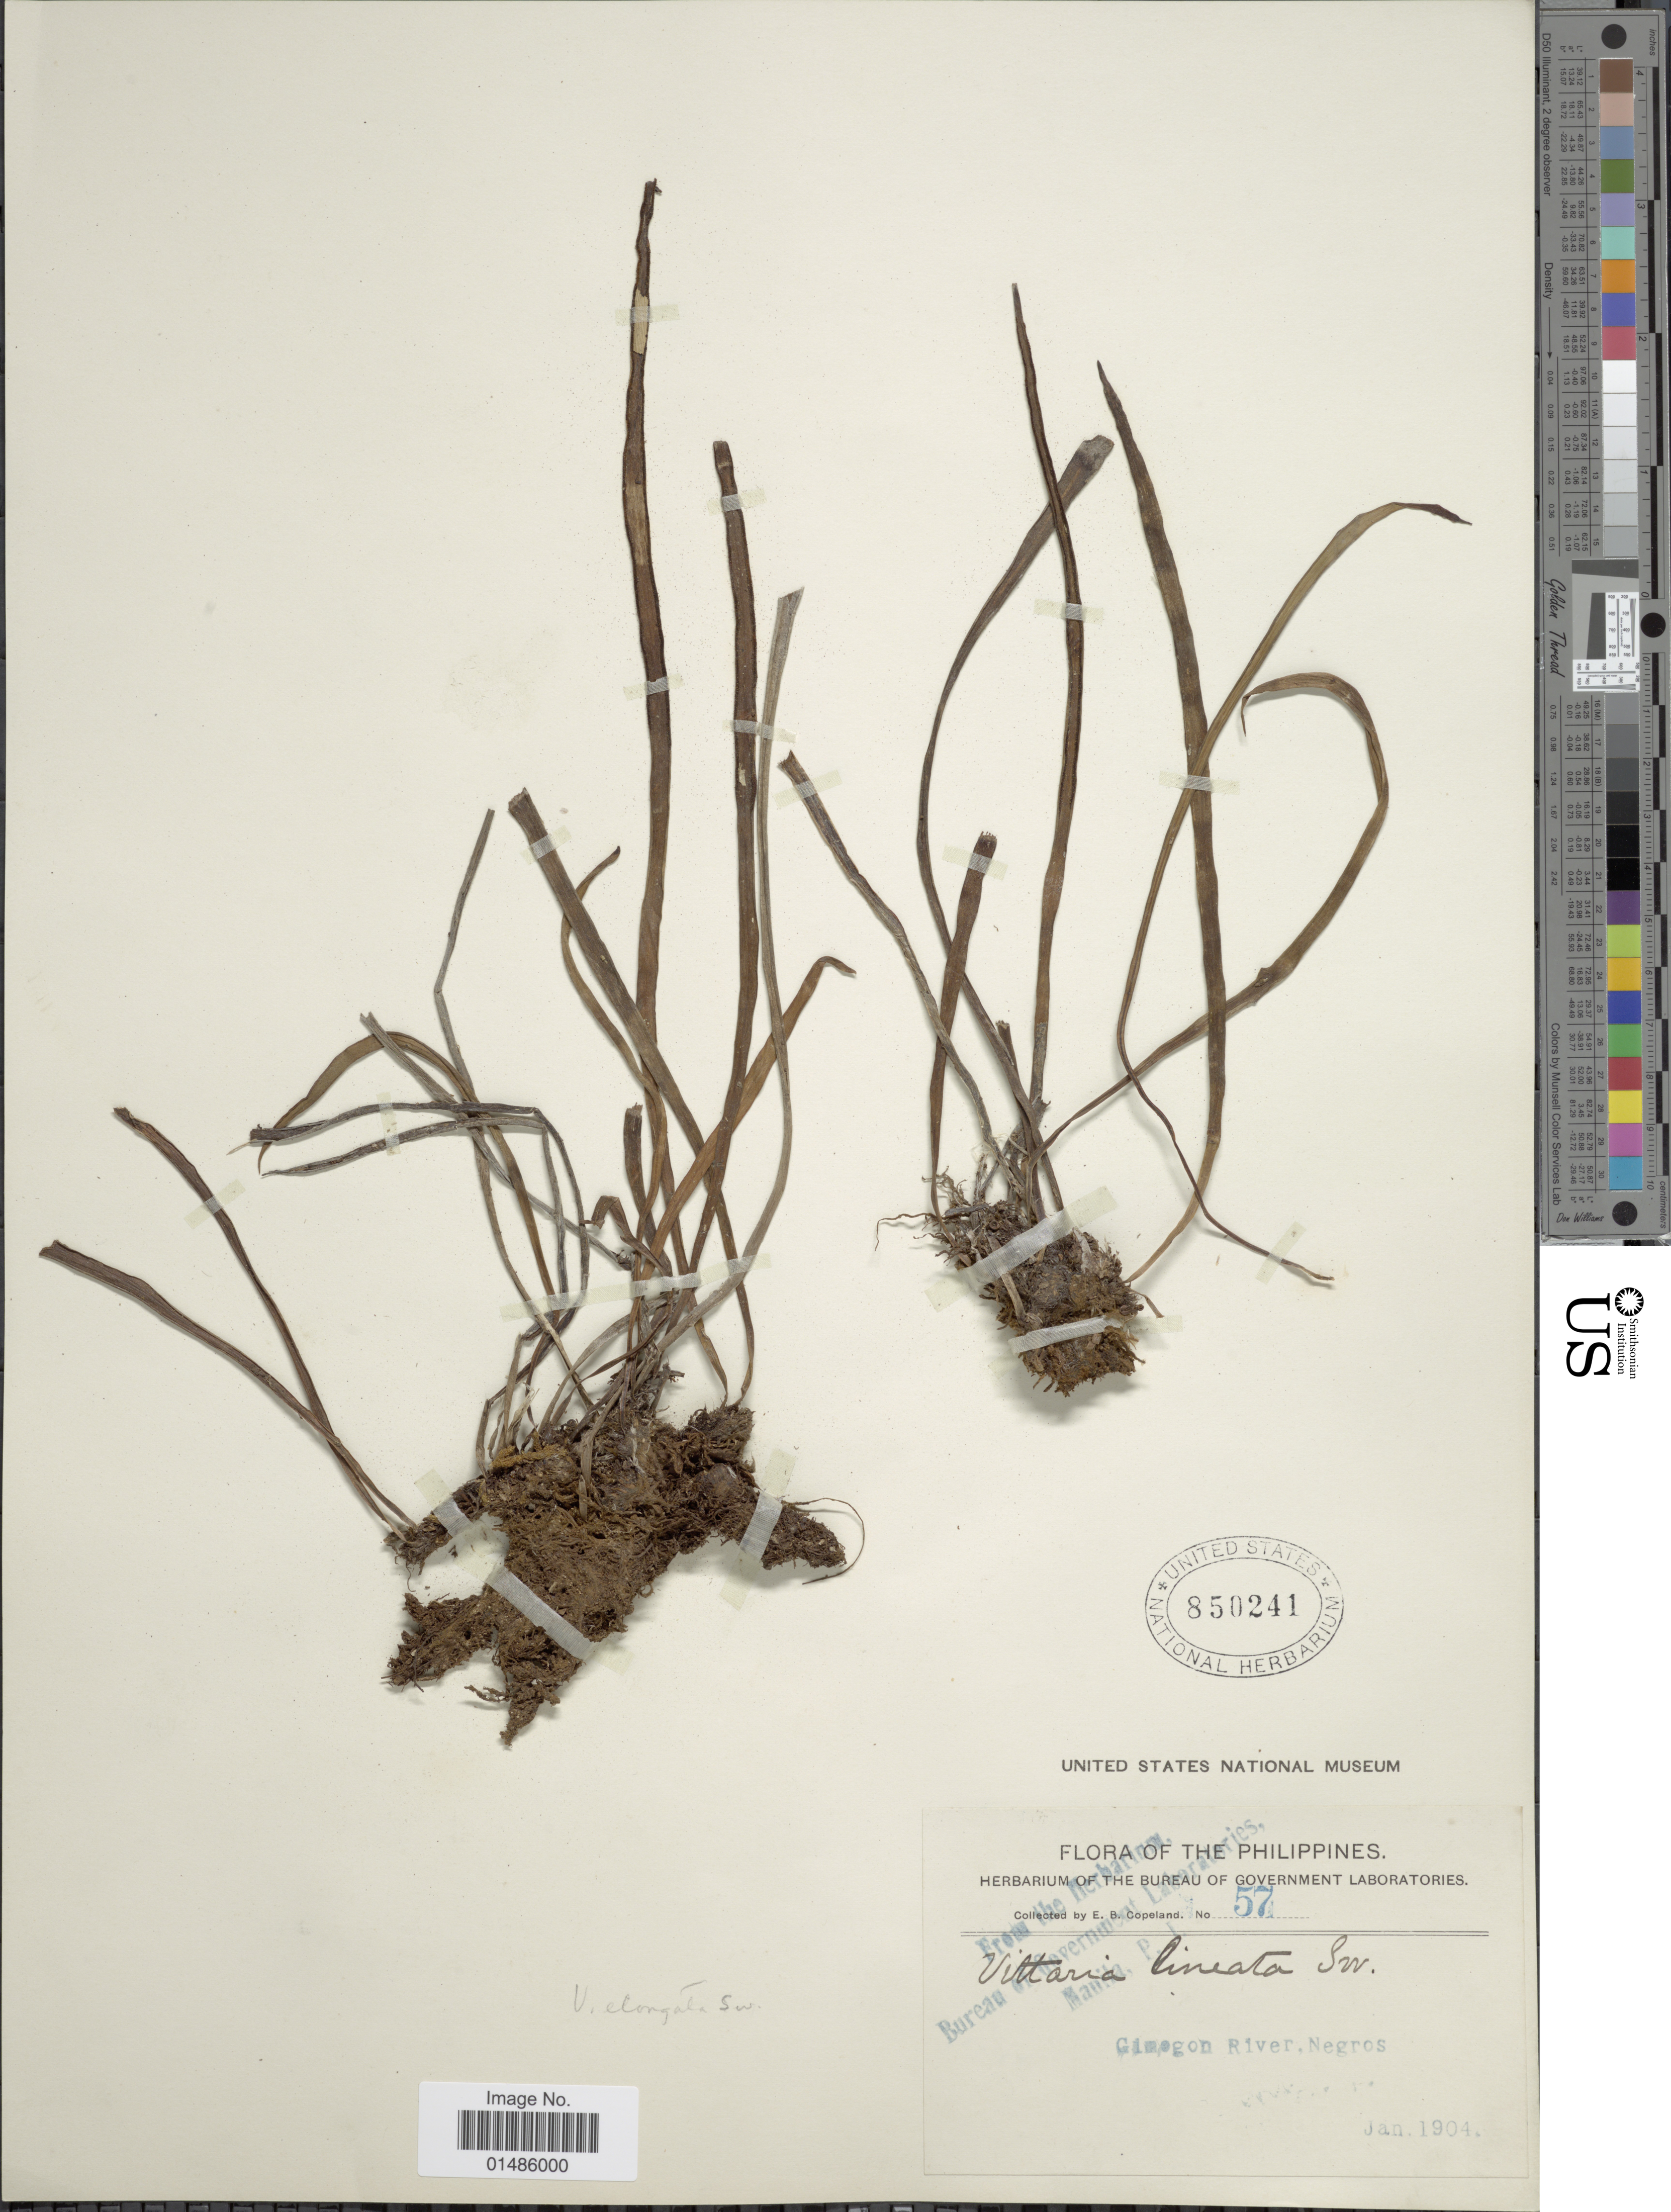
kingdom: Plantae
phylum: Tracheophyta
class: Polypodiopsida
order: Polypodiales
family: Pteridaceae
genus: Haplopteris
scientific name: Haplopteris elongata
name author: (Sw.) Crane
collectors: E. B. Copeland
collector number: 57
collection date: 1904-01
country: Philippines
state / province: Western Visayas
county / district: Negros Occidental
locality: Gimogon River, Negros Island.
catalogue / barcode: US 850241